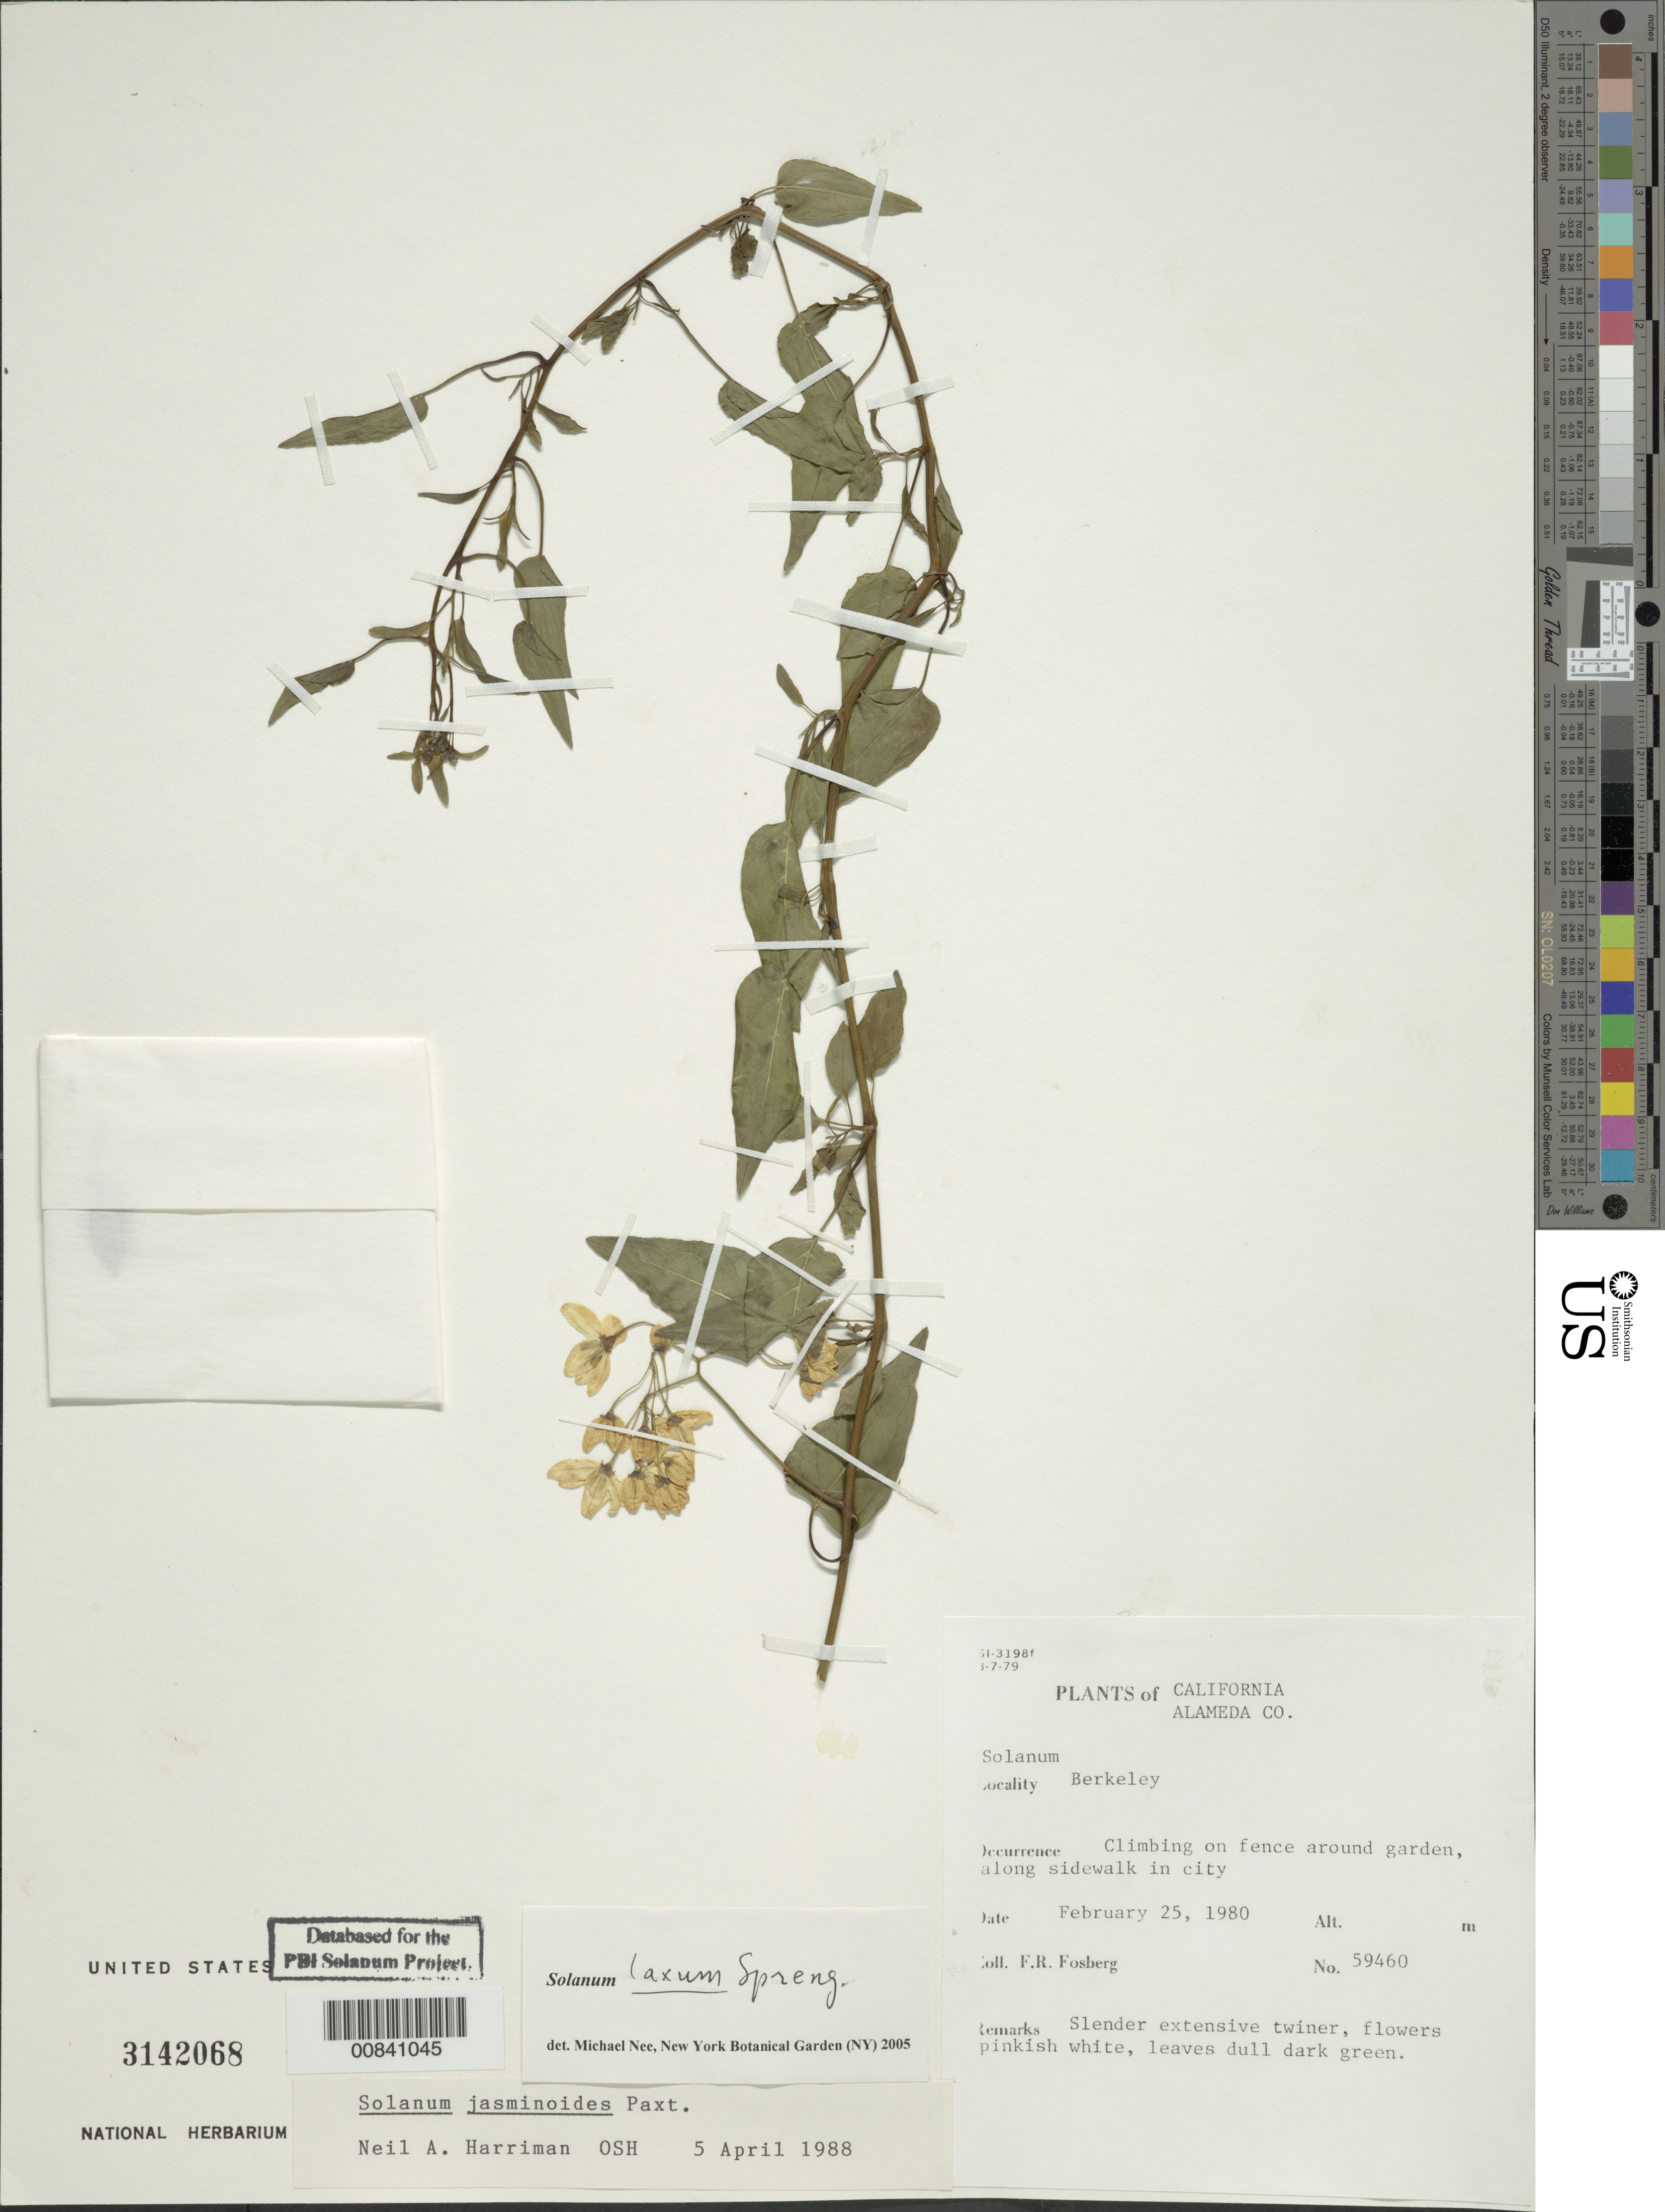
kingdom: Plantae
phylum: Tracheophyta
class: Magnoliopsida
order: Solanales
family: Solanaceae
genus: Solanum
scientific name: Solanum laxum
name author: Spreng.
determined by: Nee, Michael H.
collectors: F. R. Fosberg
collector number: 59460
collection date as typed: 25 Feb 1980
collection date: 1980-02-25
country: United States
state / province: California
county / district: Alameda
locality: Alameda Co. Berkeley.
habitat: Growing on fence around garden along sidewalk in city.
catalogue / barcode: US 3142068